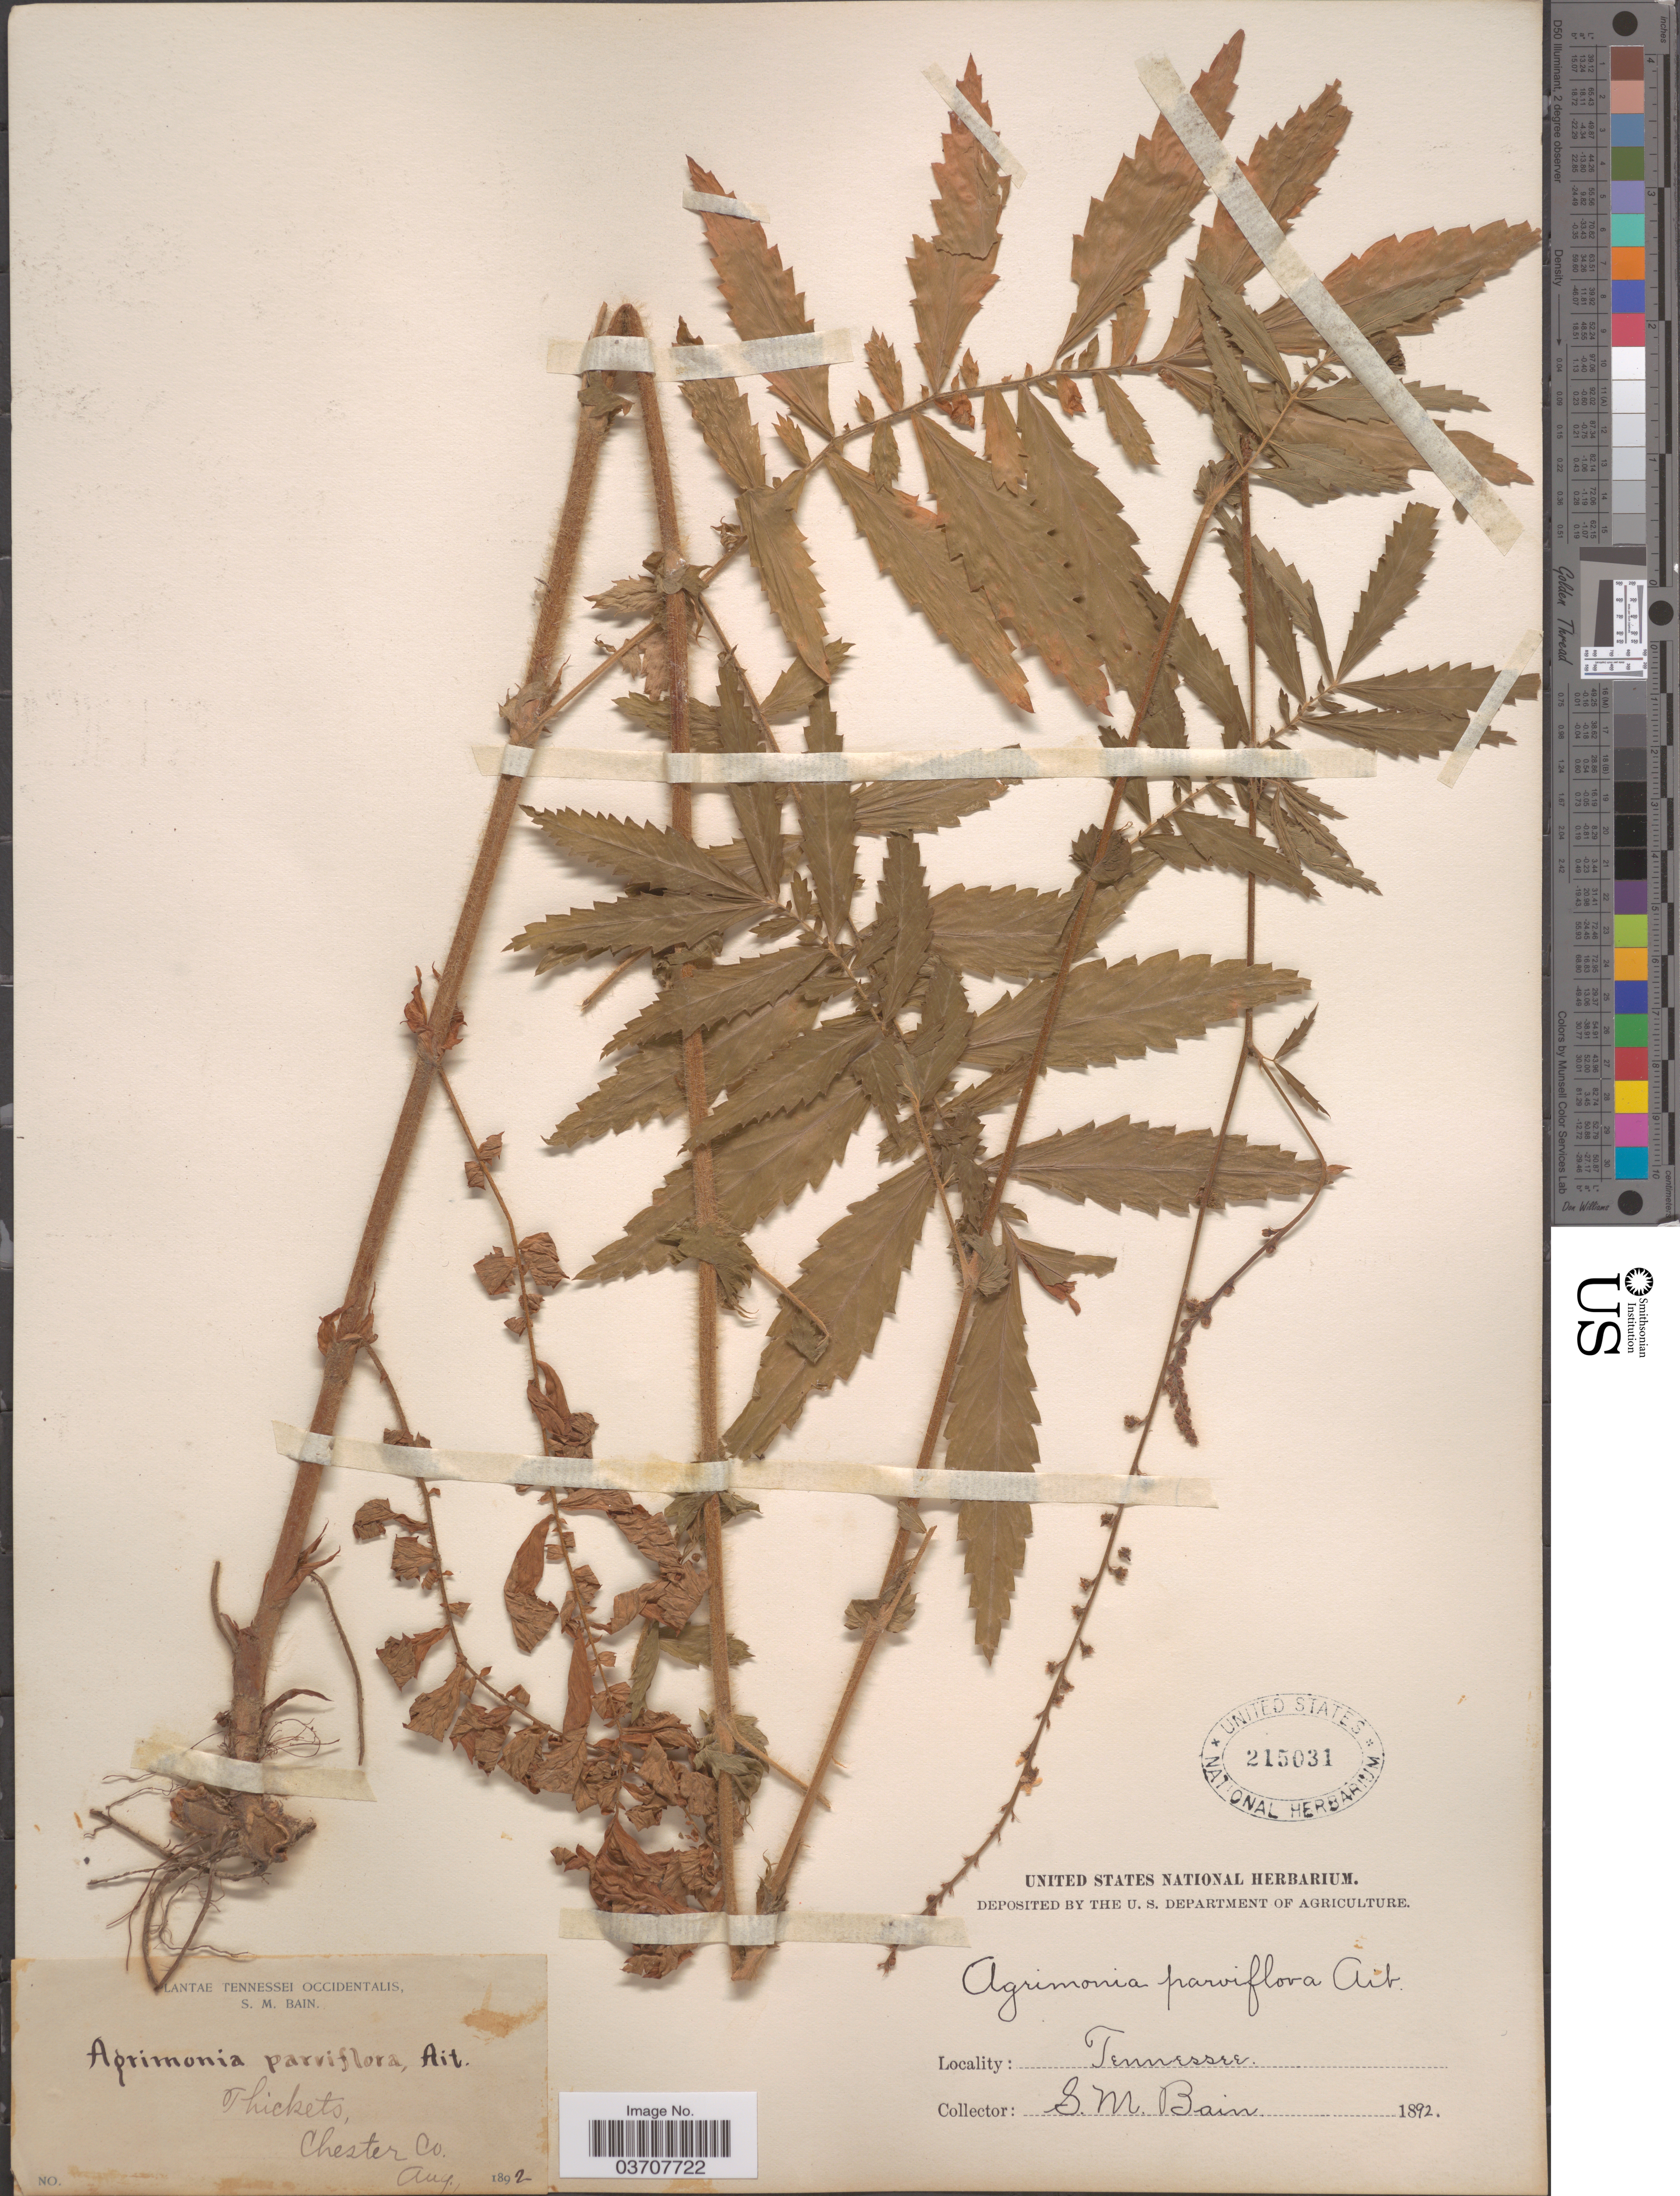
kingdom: Plantae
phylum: Tracheophyta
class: Magnoliopsida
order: Rosales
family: Rosaceae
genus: Agrimonia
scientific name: Agrimonia parviflora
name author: Aiton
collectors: S. M. Bain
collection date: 1892-08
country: United States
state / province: Tennessee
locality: Tennessei Occidentalis. Thickets, Chester Co.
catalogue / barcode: US 215031